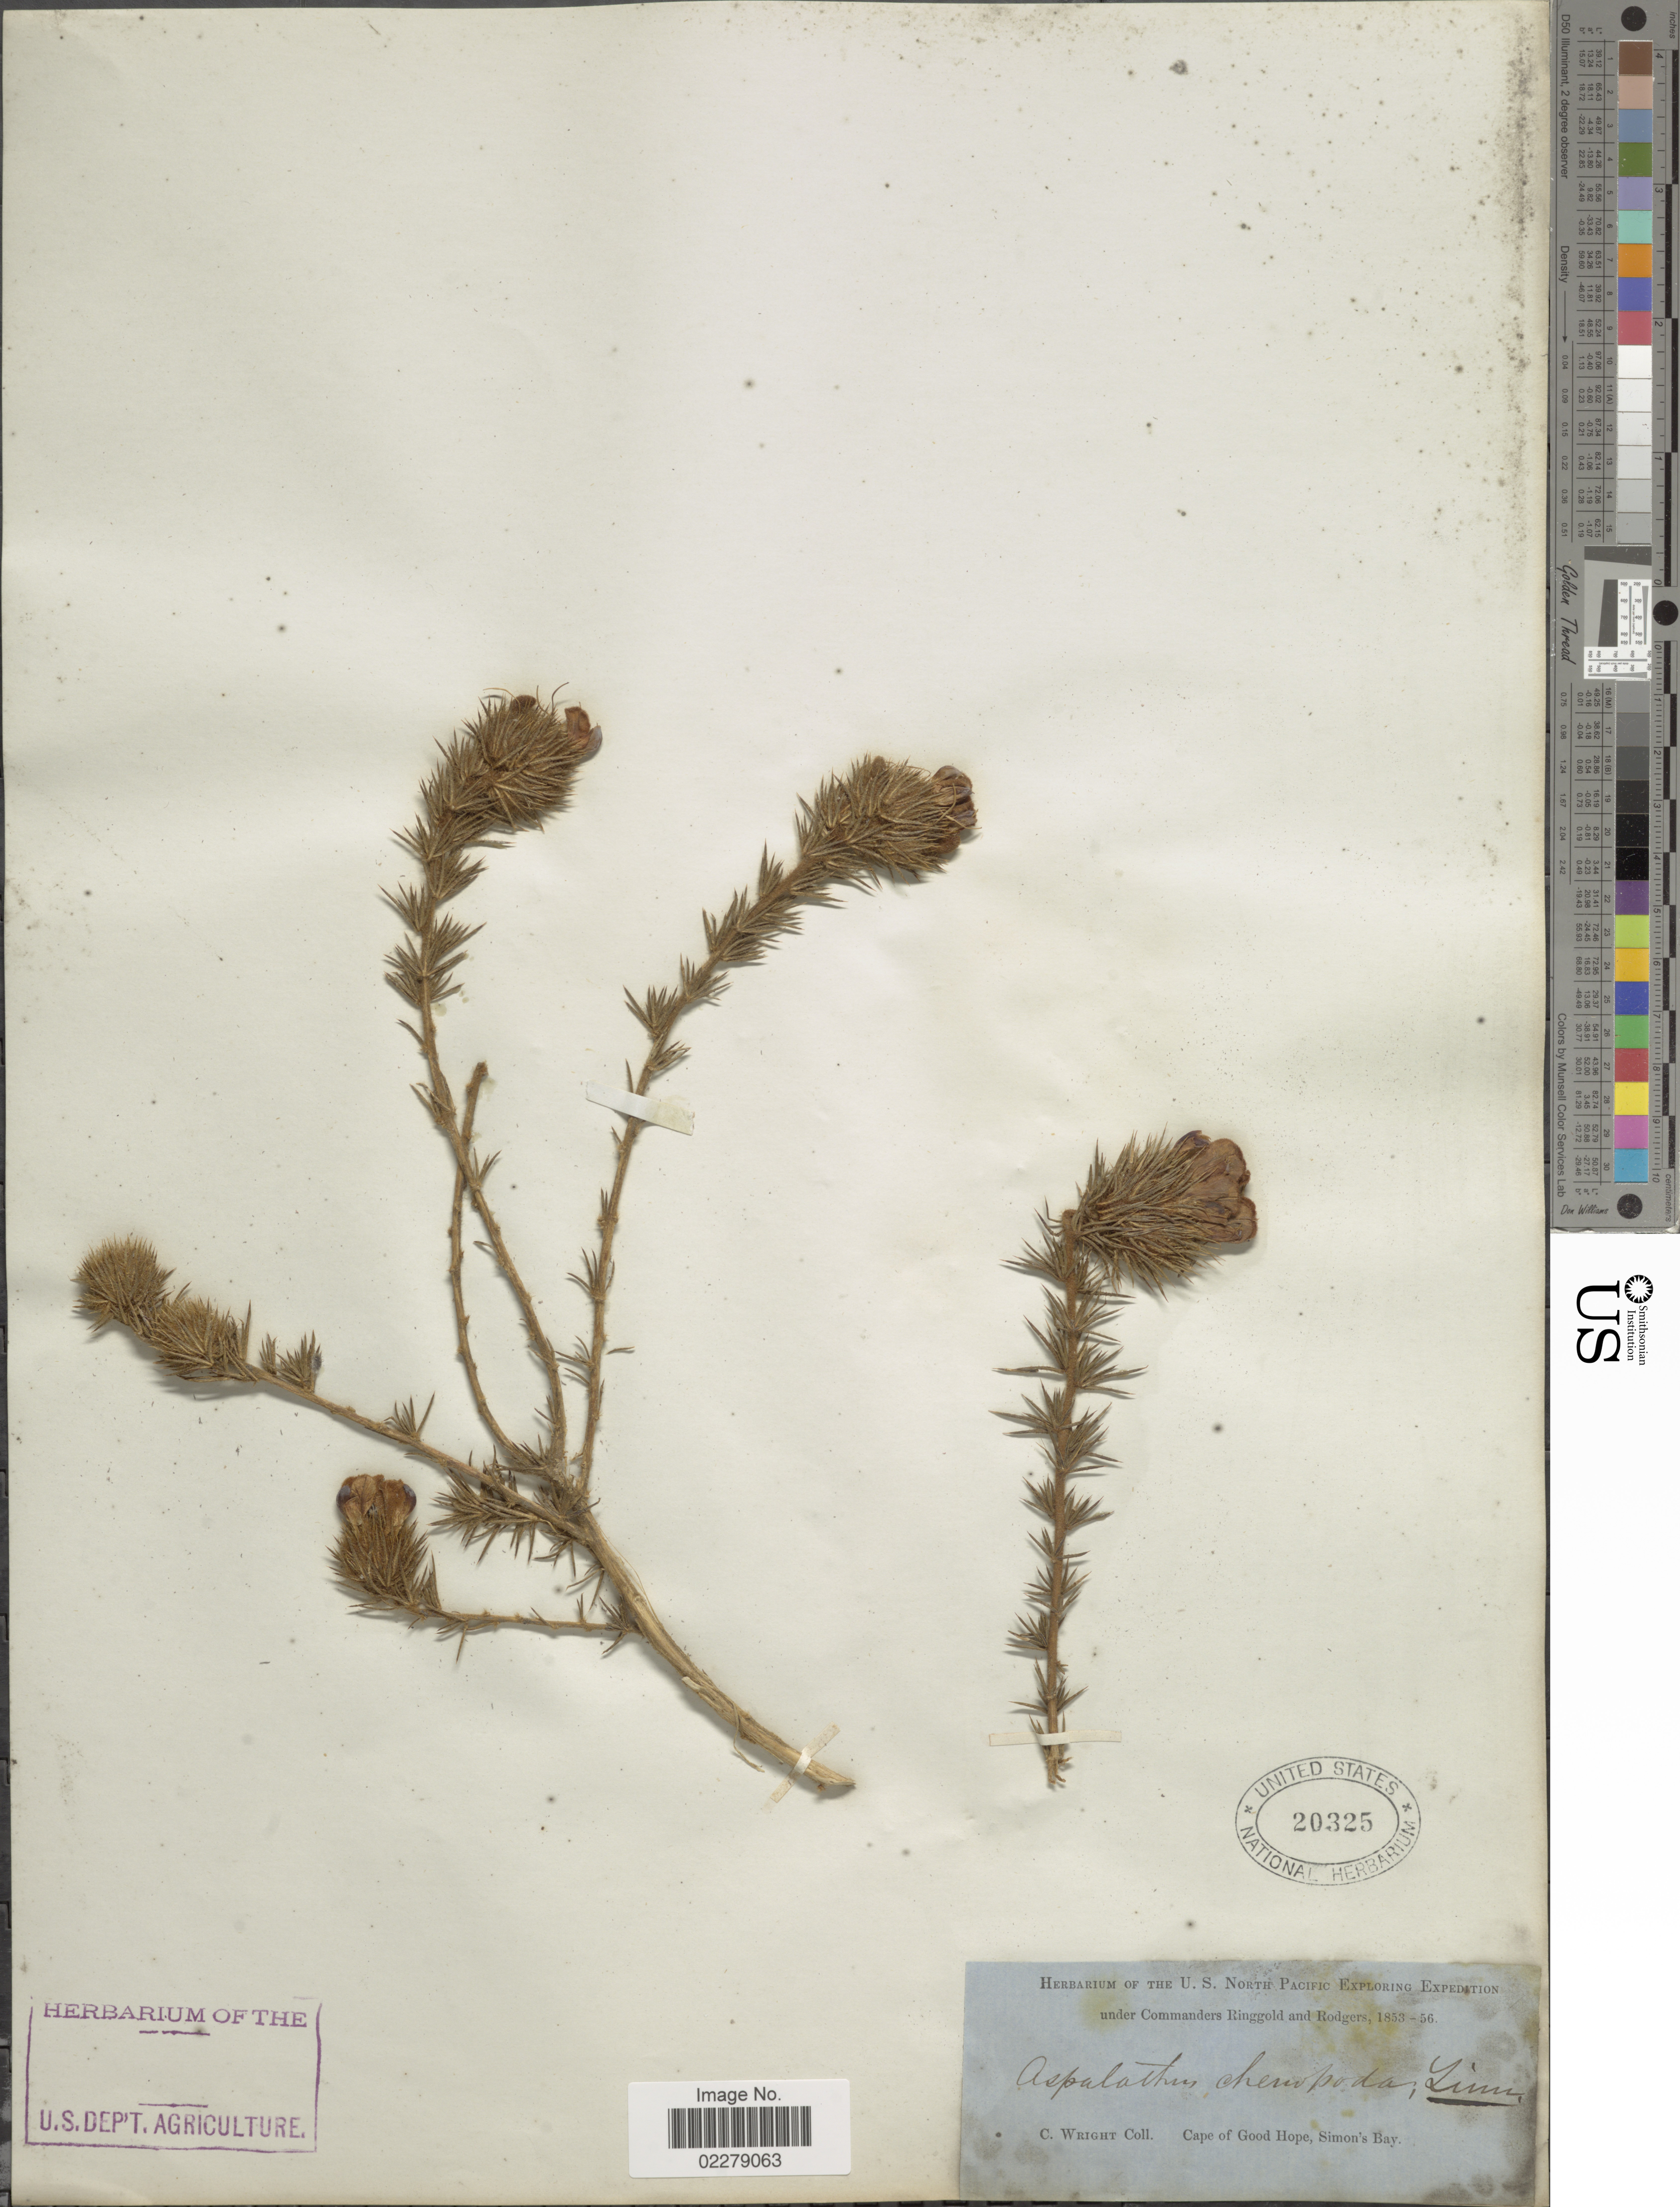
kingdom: Plantae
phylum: Tracheophyta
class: Magnoliopsida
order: Fabales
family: Fabaceae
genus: Aspalathus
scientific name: Aspalathus chenopoda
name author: L.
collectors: C. Wright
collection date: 1853/1856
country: South Africa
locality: Cape of Good Hope, Simon's Bay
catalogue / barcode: US 20325